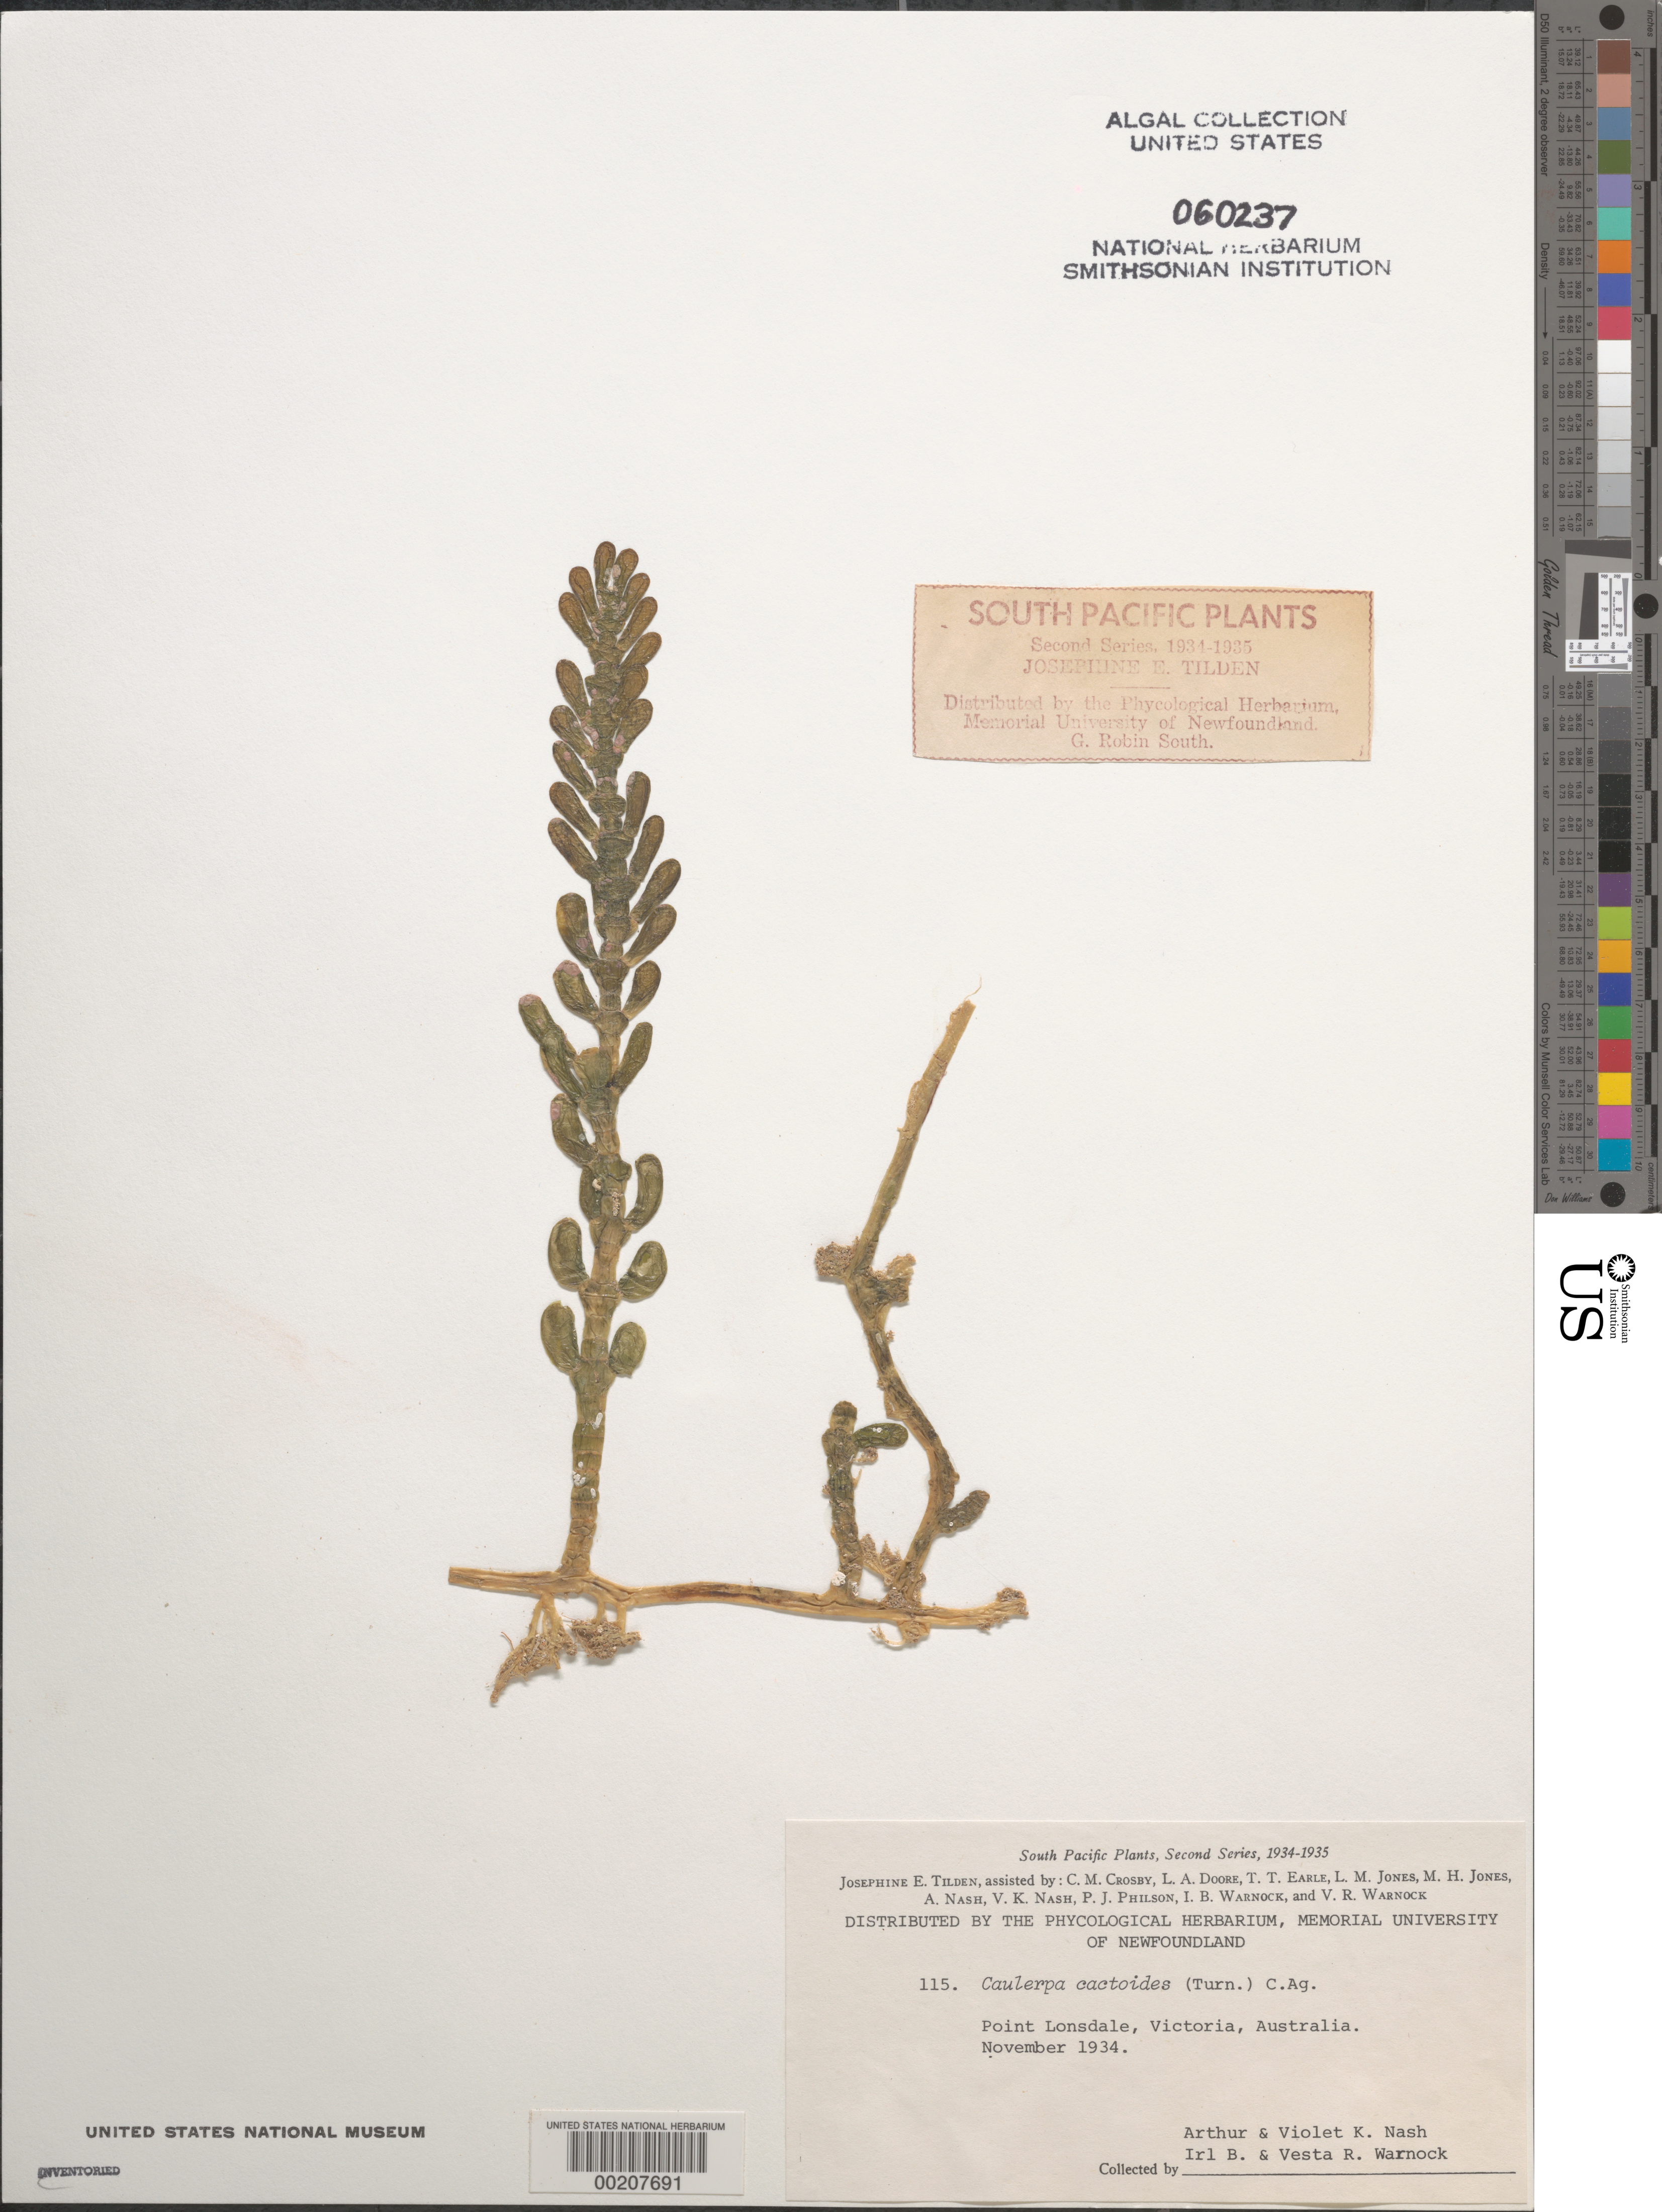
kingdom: Plantae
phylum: Chlorophyta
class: Ulvophyceae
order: Bryopsidales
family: Caulerpaceae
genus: Caulerpa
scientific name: Caulerpa cactoides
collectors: A. Nash, V. K. Nash, I. Warnock & V. Warnock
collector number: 115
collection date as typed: Nov 1934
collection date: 1934-11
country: Australia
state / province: Victoria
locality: Point lonsdale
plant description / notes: Tilden, South Pacific Plants, Second Series, 1934-1935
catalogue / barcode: US 60237